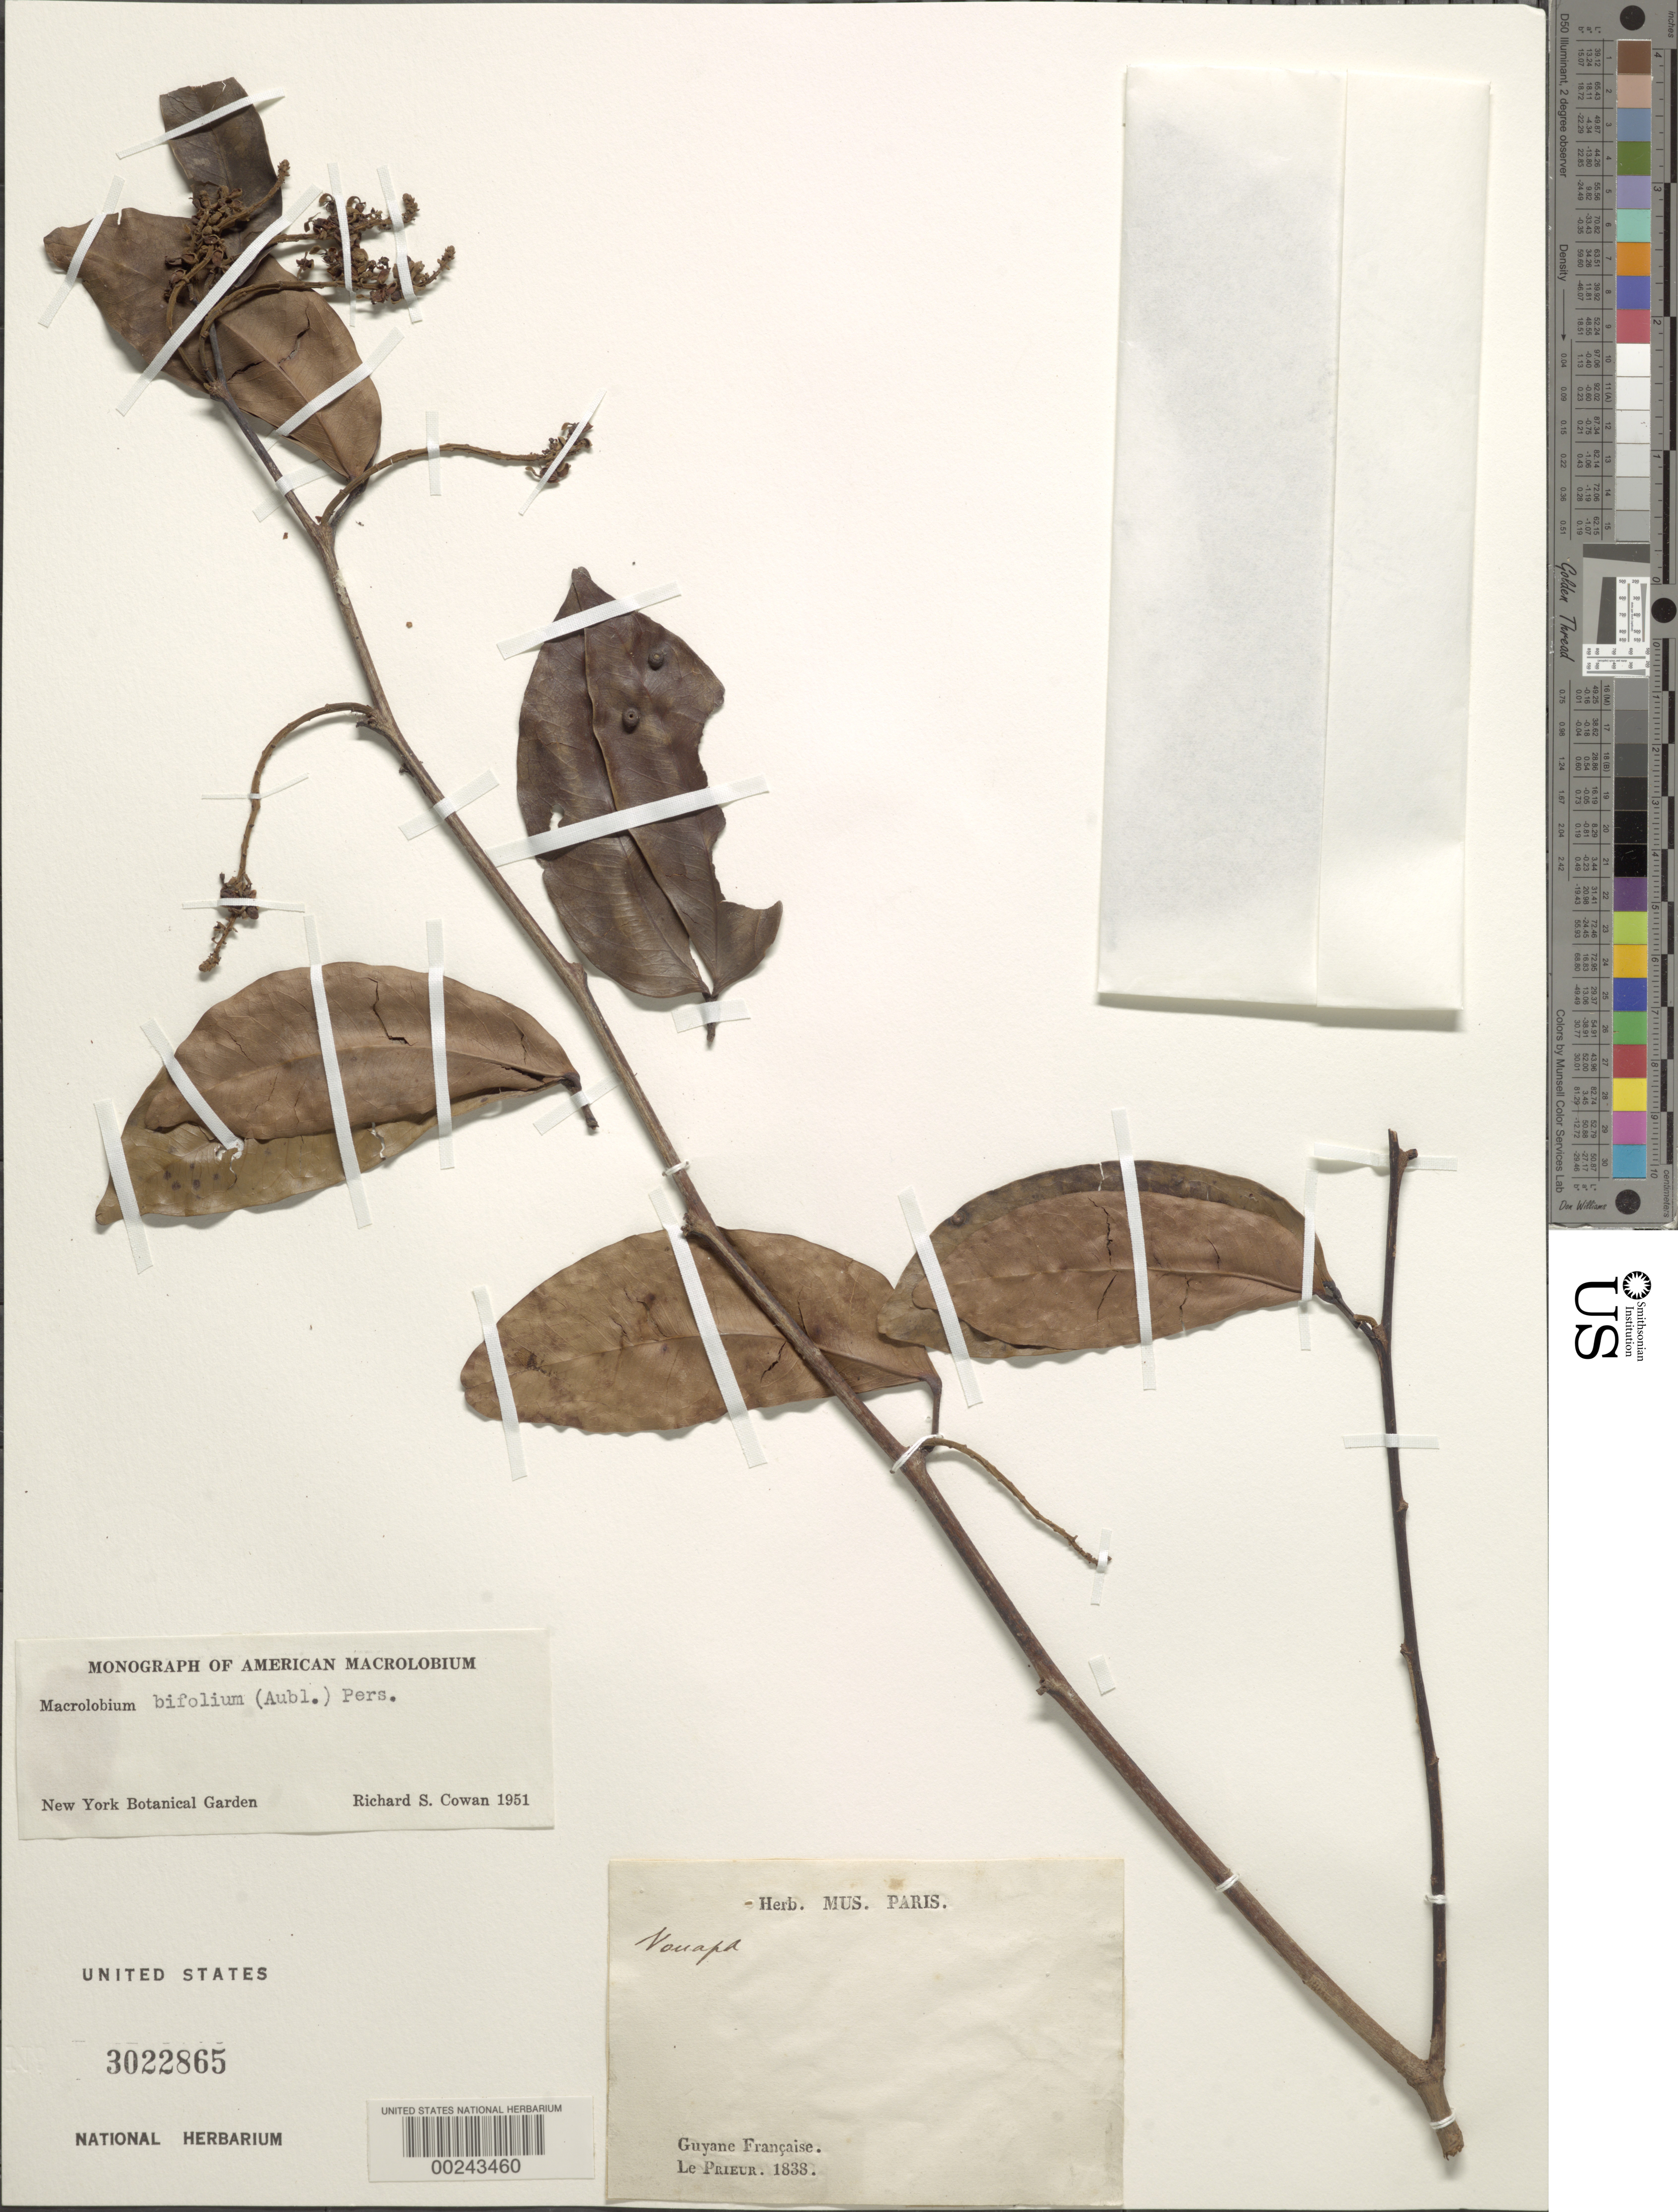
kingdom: Plantae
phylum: Tracheophyta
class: Magnoliopsida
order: Fabales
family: Fabaceae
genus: Macrolobium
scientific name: Macrolobium bifolium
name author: (Aubl.) Pers.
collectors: F. Le Prieur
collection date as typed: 1838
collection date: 1838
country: French Guiana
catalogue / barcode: US 3022865